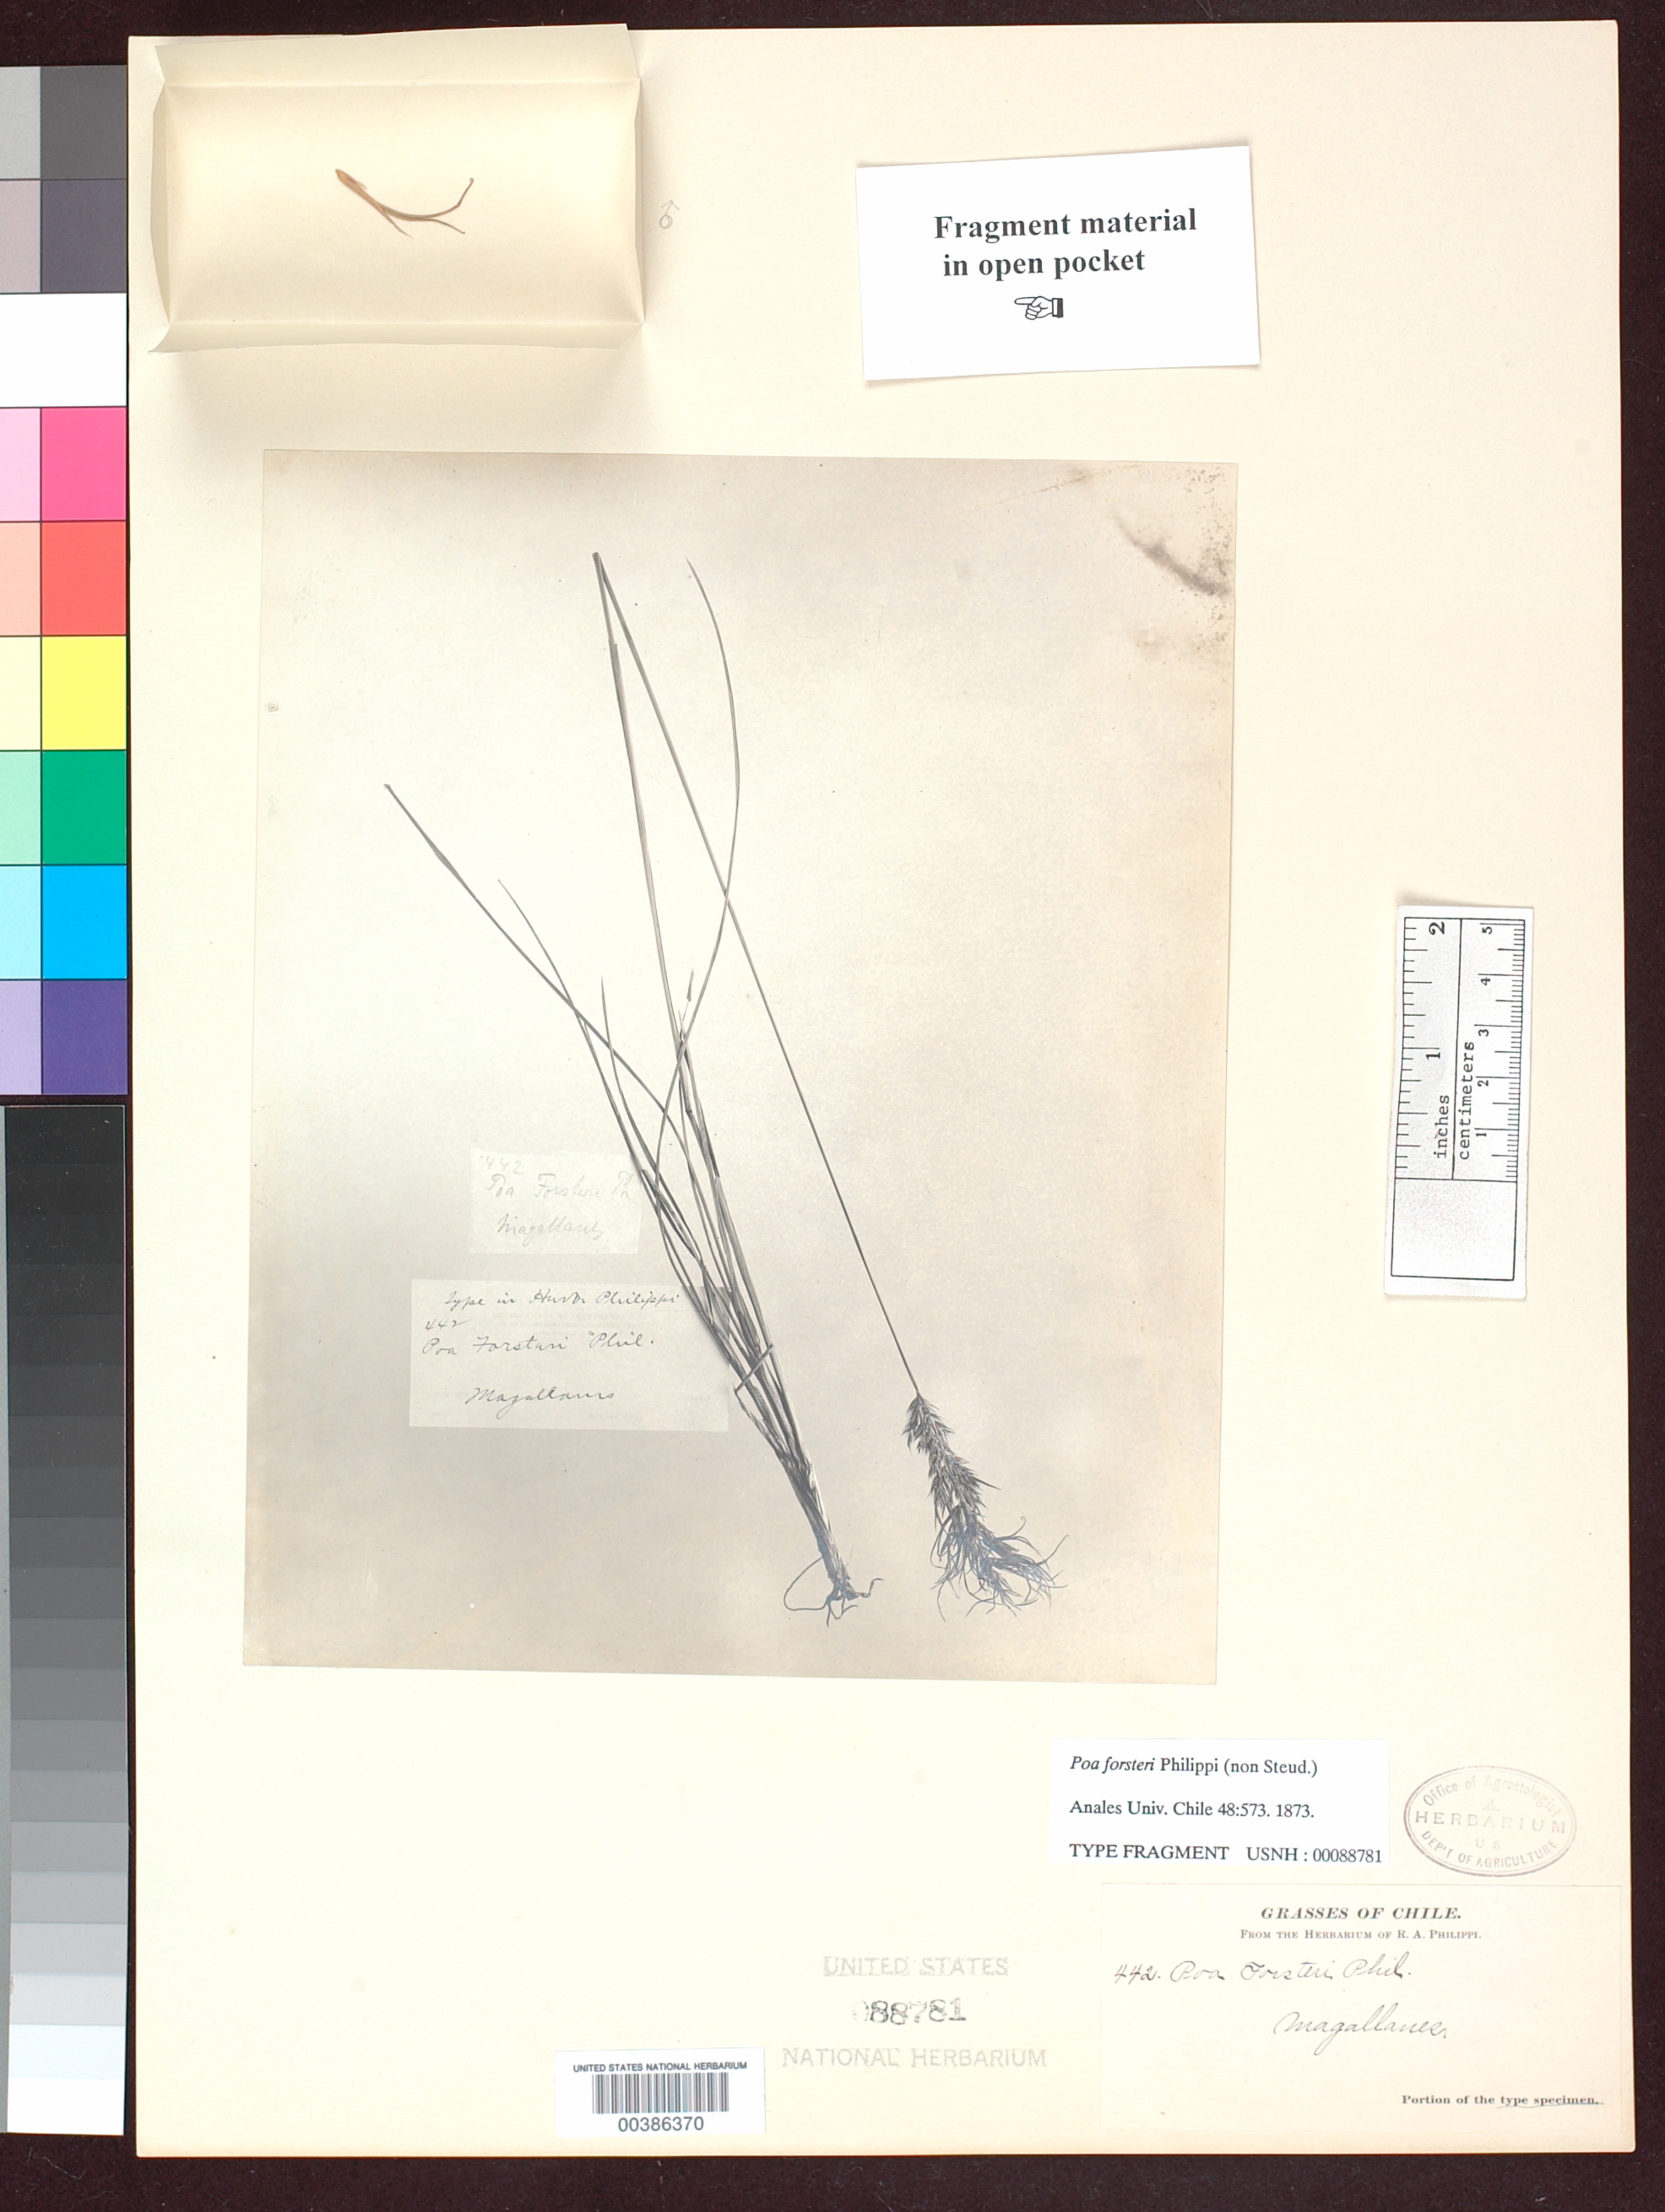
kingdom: Plantae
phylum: Tracheophyta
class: Liliopsida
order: Poales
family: Poaceae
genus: Poa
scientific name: Poa forsteri Phil., nom. illeg.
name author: Phil.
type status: Type Fragment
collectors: R. A. Philippi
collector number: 442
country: Chile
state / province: Magallanes y de la Antártica Chilena (XII)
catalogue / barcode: US 88781